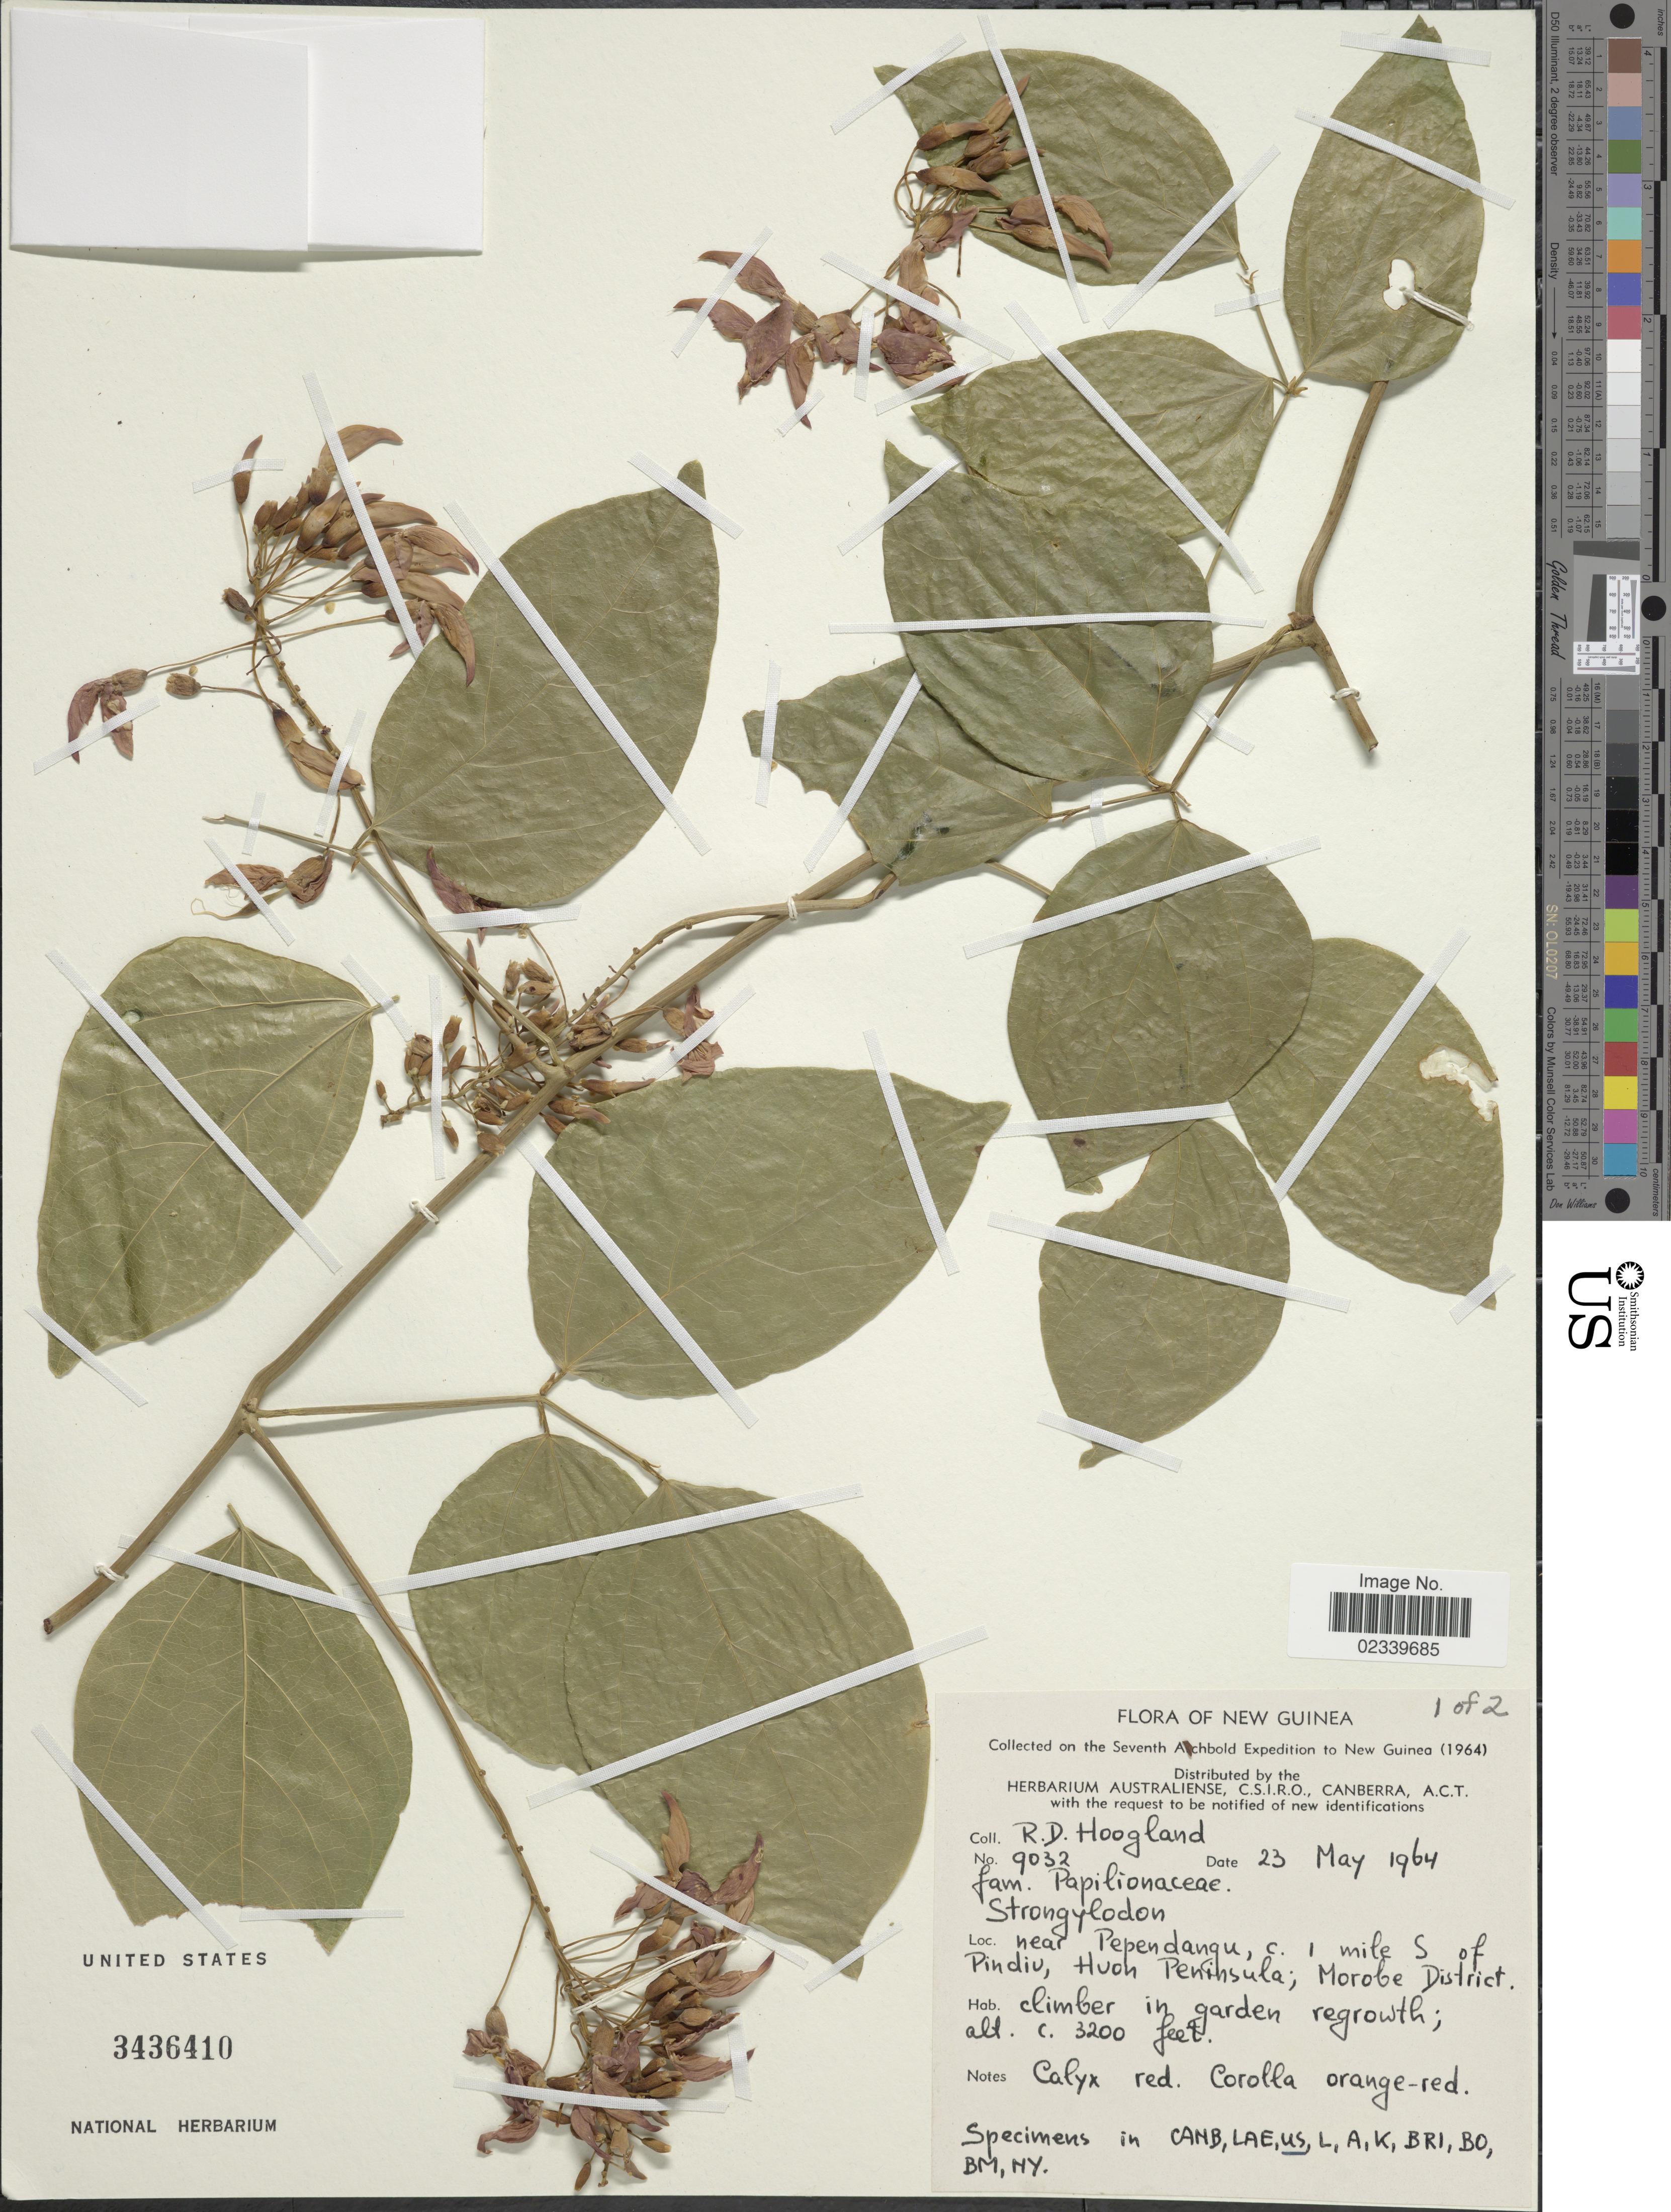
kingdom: Plantae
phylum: Tracheophyta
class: Magnoliopsida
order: Fabales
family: Fabaceae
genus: Strongylodon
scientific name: Strongylodon sp.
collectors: R. D. Hoogland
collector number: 9032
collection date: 1964-05-23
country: Papua New Guinea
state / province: Morobe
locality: Near Pependangu, c. 1 mile S of Pindiu, Huoh Peninsula; Morobe District.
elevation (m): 975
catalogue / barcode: US 3436410